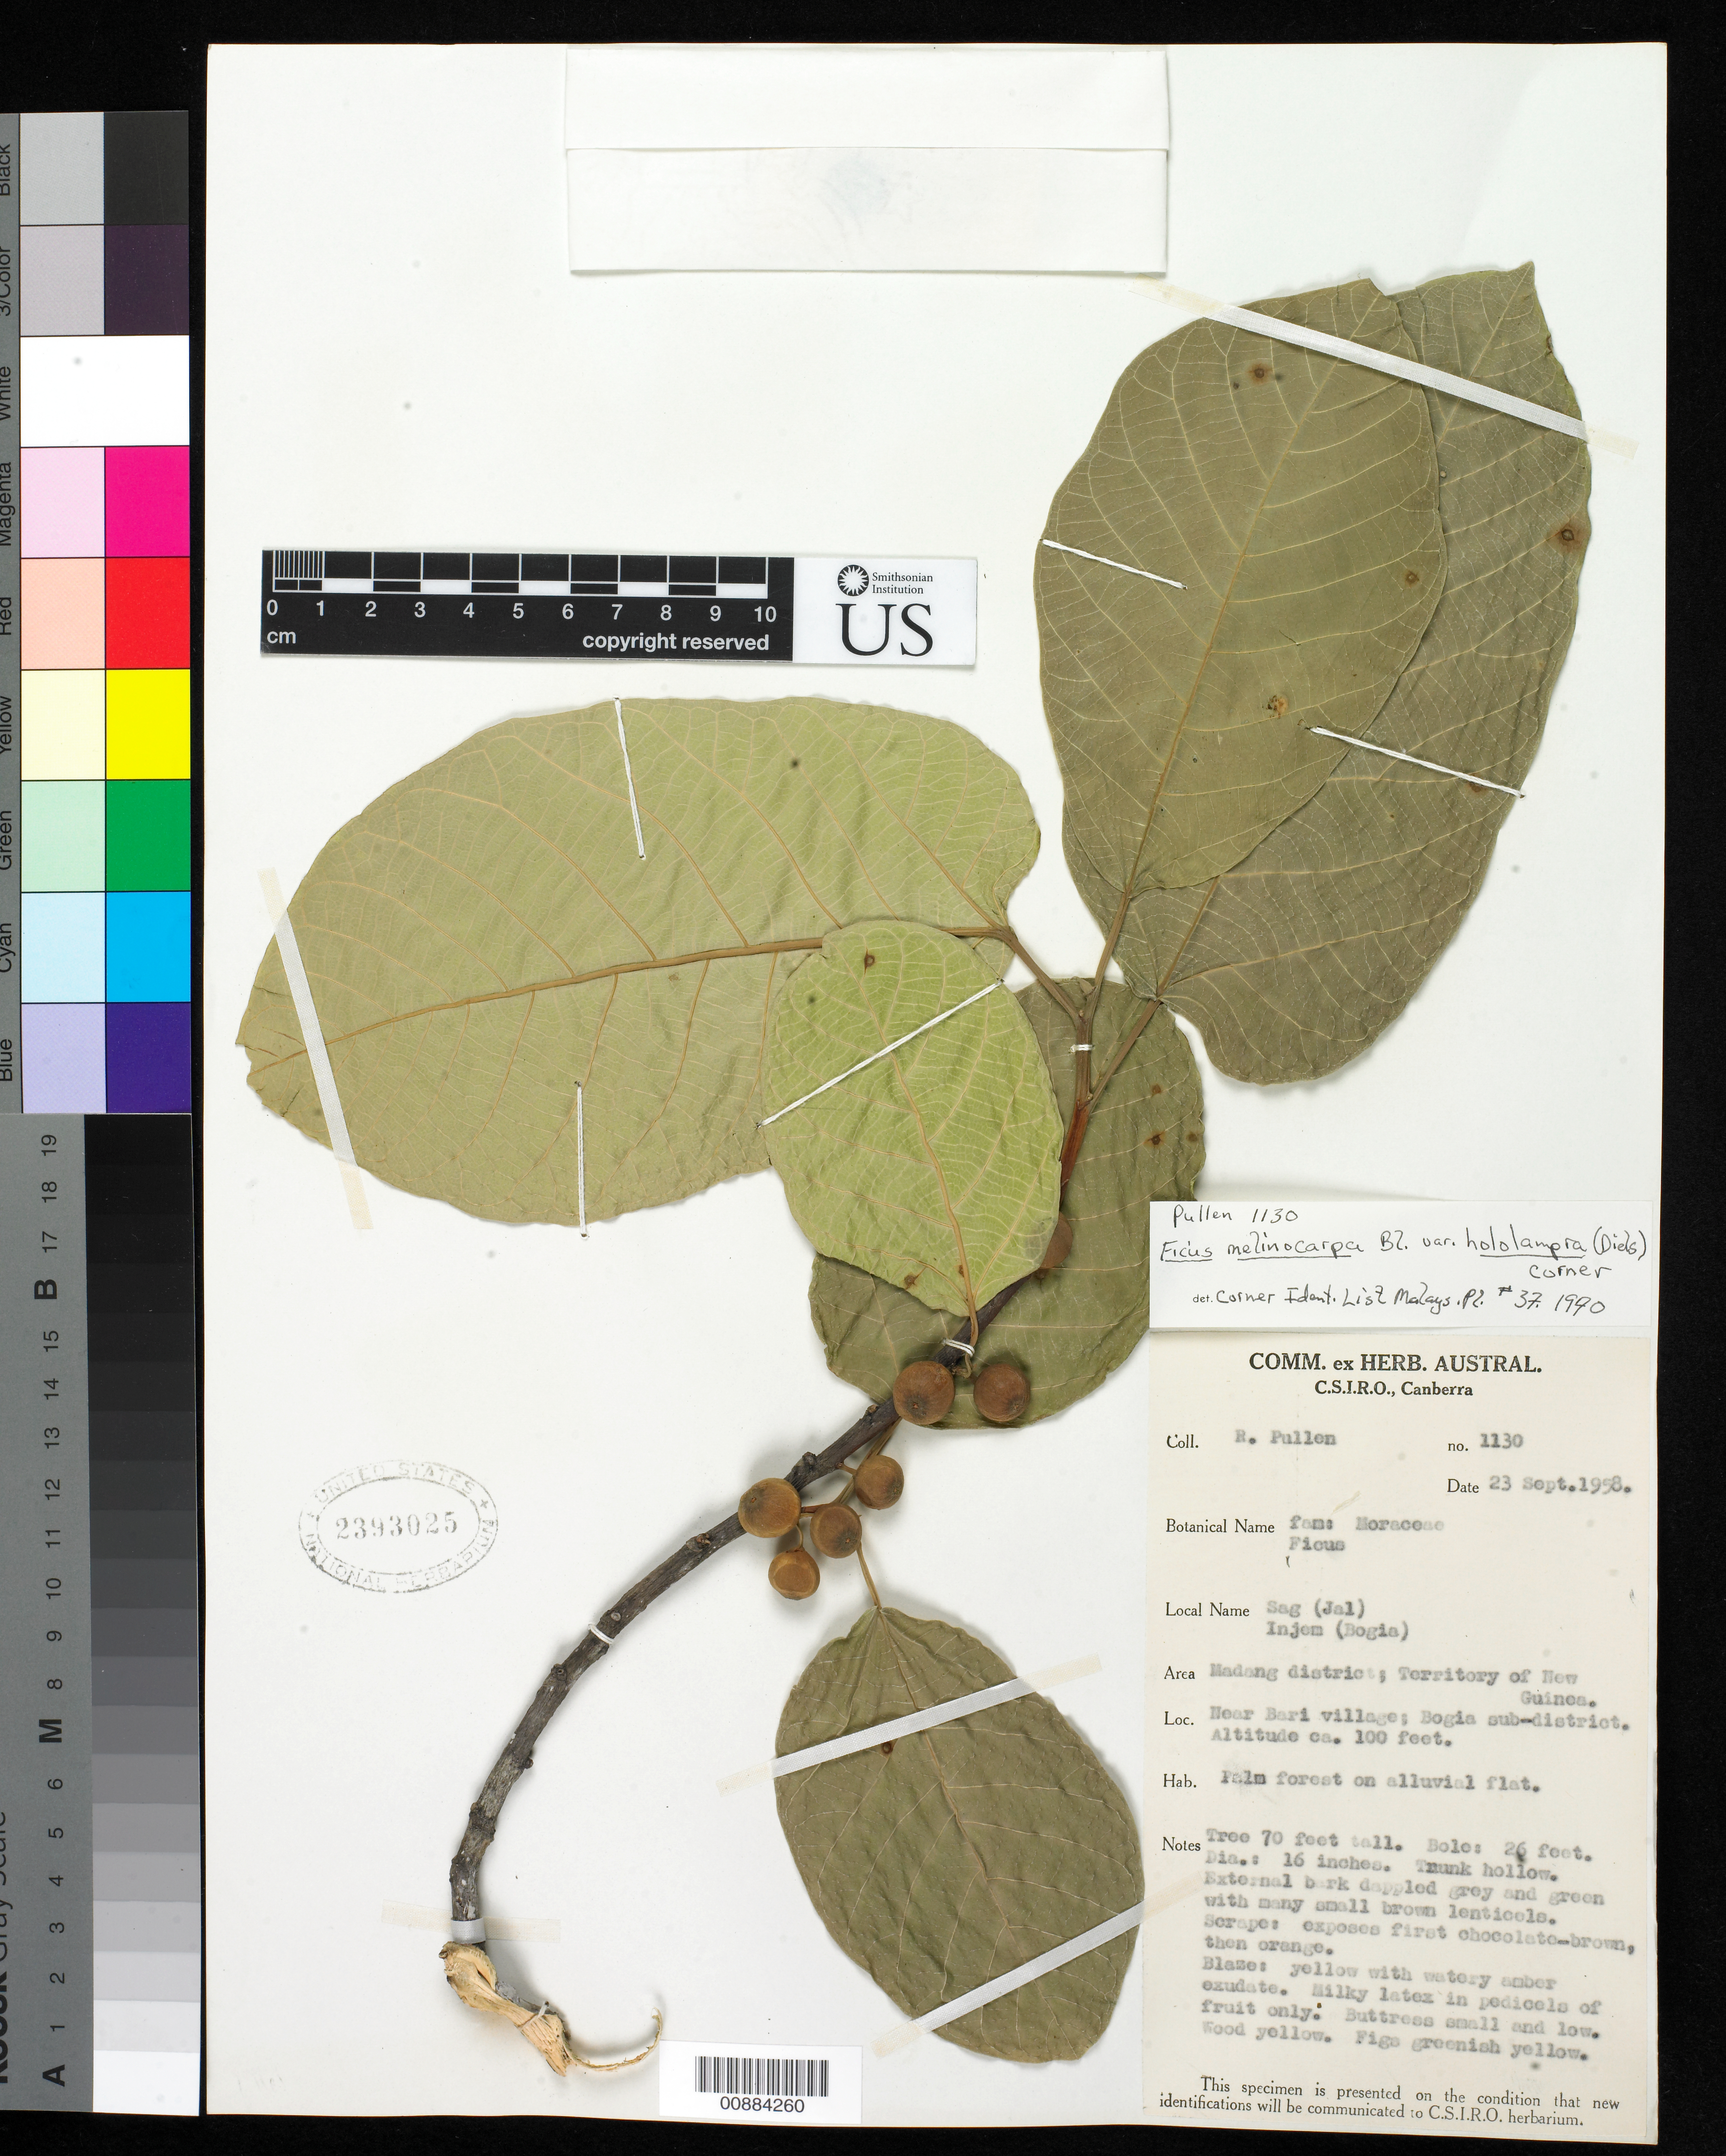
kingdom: Plantae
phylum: Tracheophyta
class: Magnoliopsida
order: Rosales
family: Moraceae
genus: Ficus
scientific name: Ficus melinocarpa var. hololampra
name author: (Diels) Corner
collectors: R. Pullen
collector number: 1130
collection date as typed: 23 Sep 1958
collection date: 1958-09-23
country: Papua New Guinea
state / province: Madang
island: New Guinea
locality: Bogia subdist., near Bari village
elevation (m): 30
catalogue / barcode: US 2393025